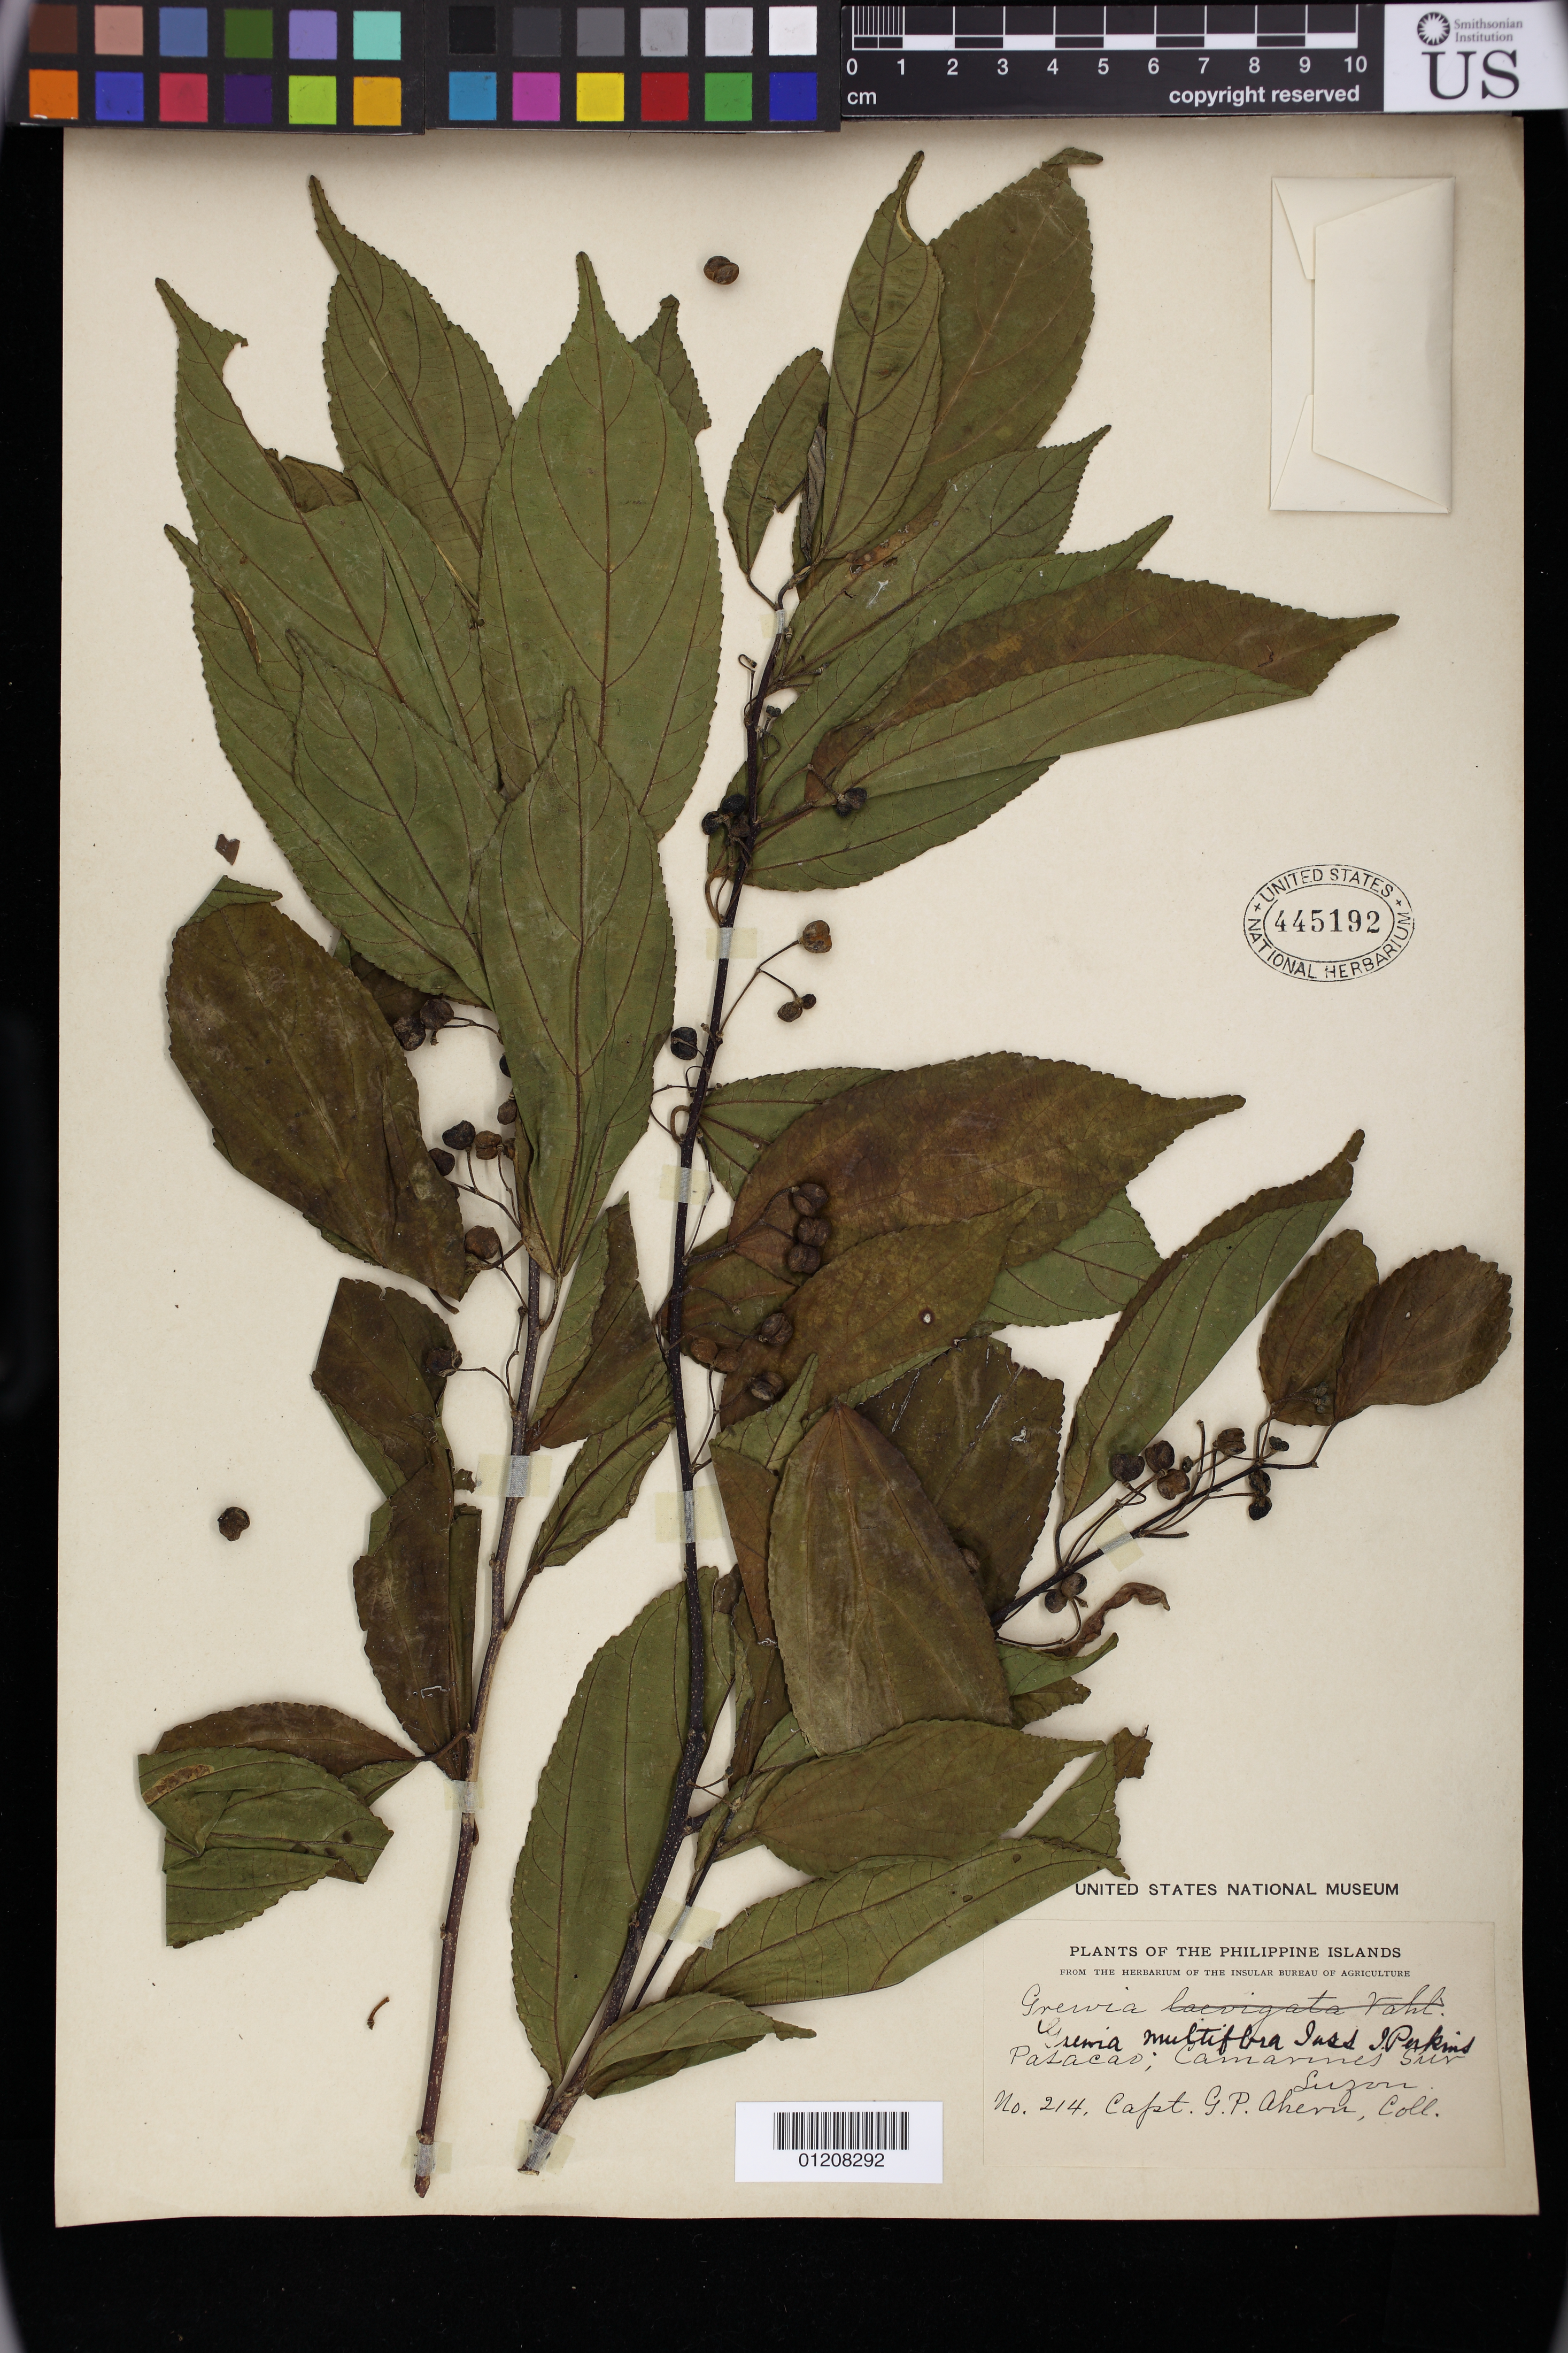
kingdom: Plantae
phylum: Tracheophyta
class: Magnoliopsida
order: Malvales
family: Malvaceae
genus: Grewia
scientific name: Grewia multiflora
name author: Juss.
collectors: G. Ahern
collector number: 214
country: Philippines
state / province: Bicol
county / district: Camarines Sur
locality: Pasacao. Luzon.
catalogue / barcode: US 445192